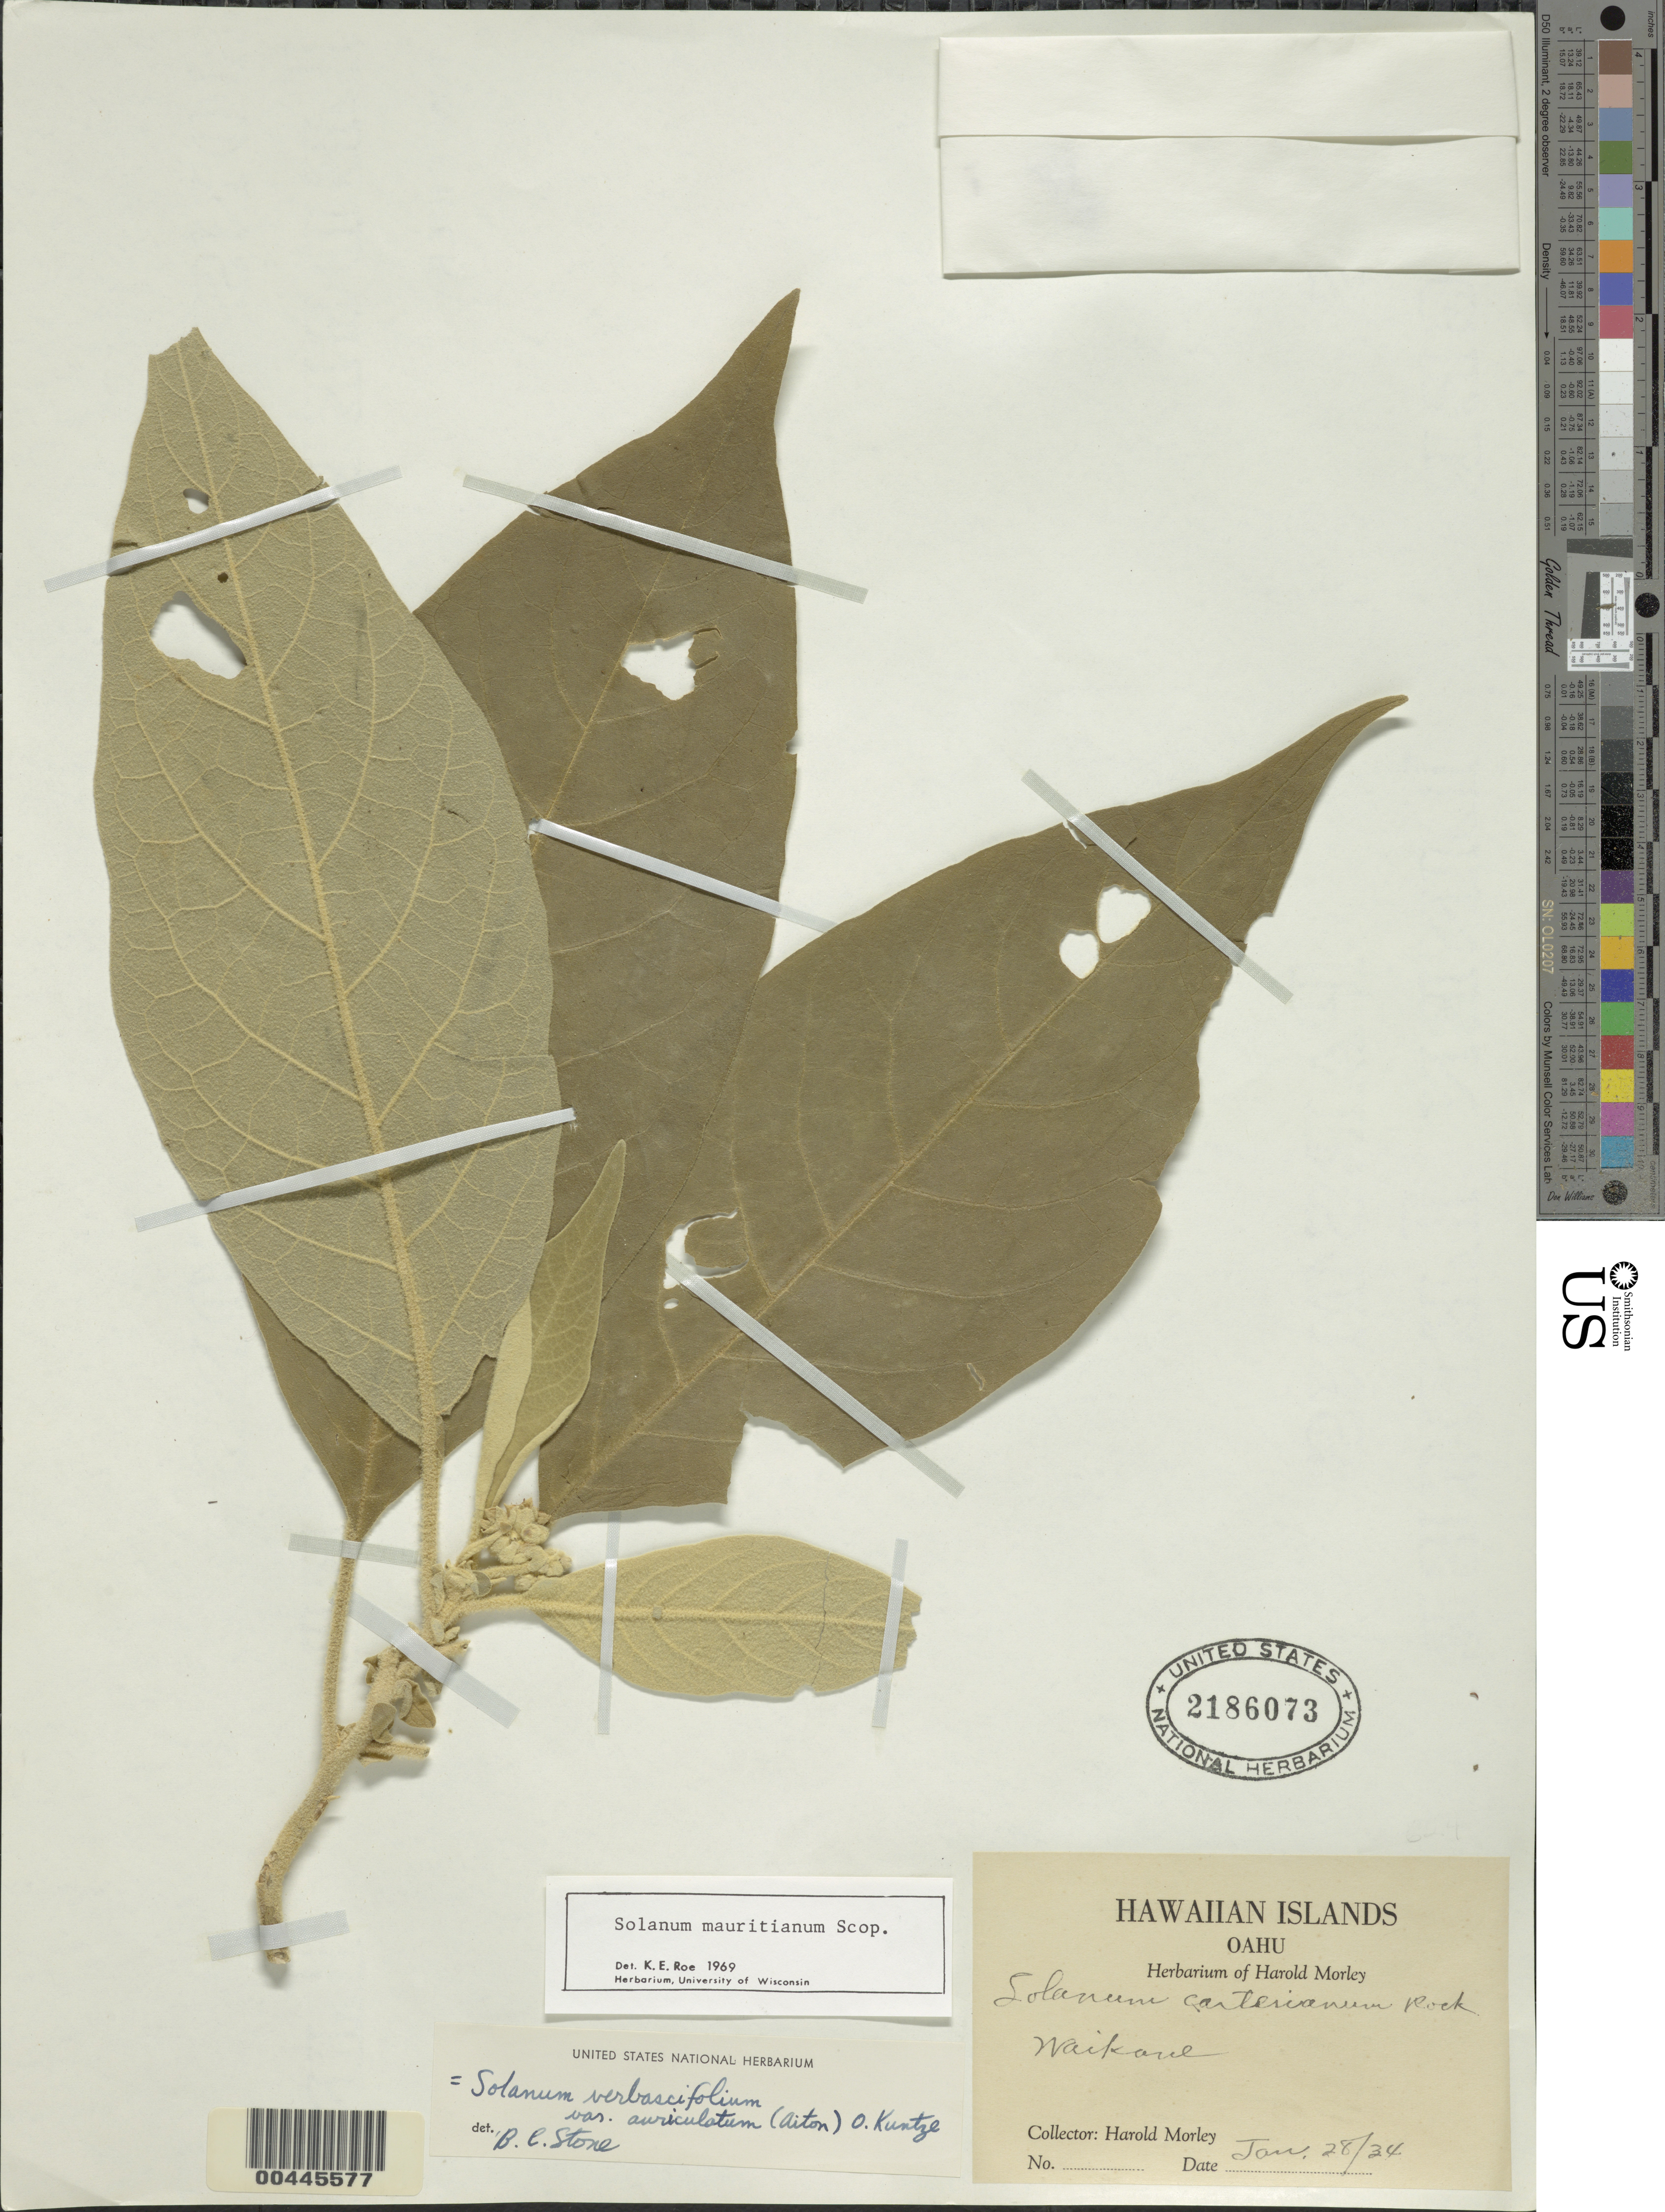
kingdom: Plantae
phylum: Tracheophyta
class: Magnoliopsida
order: Solanales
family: Solanaceae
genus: Solanum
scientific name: Solanum mauritianum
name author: Scop.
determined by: Roe, K. E.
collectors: H. Morley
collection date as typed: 28 Jan 1934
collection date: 1934-01-28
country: United States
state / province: Hawaii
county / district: Honolulu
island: Oahu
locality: Waikane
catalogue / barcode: US 2186073